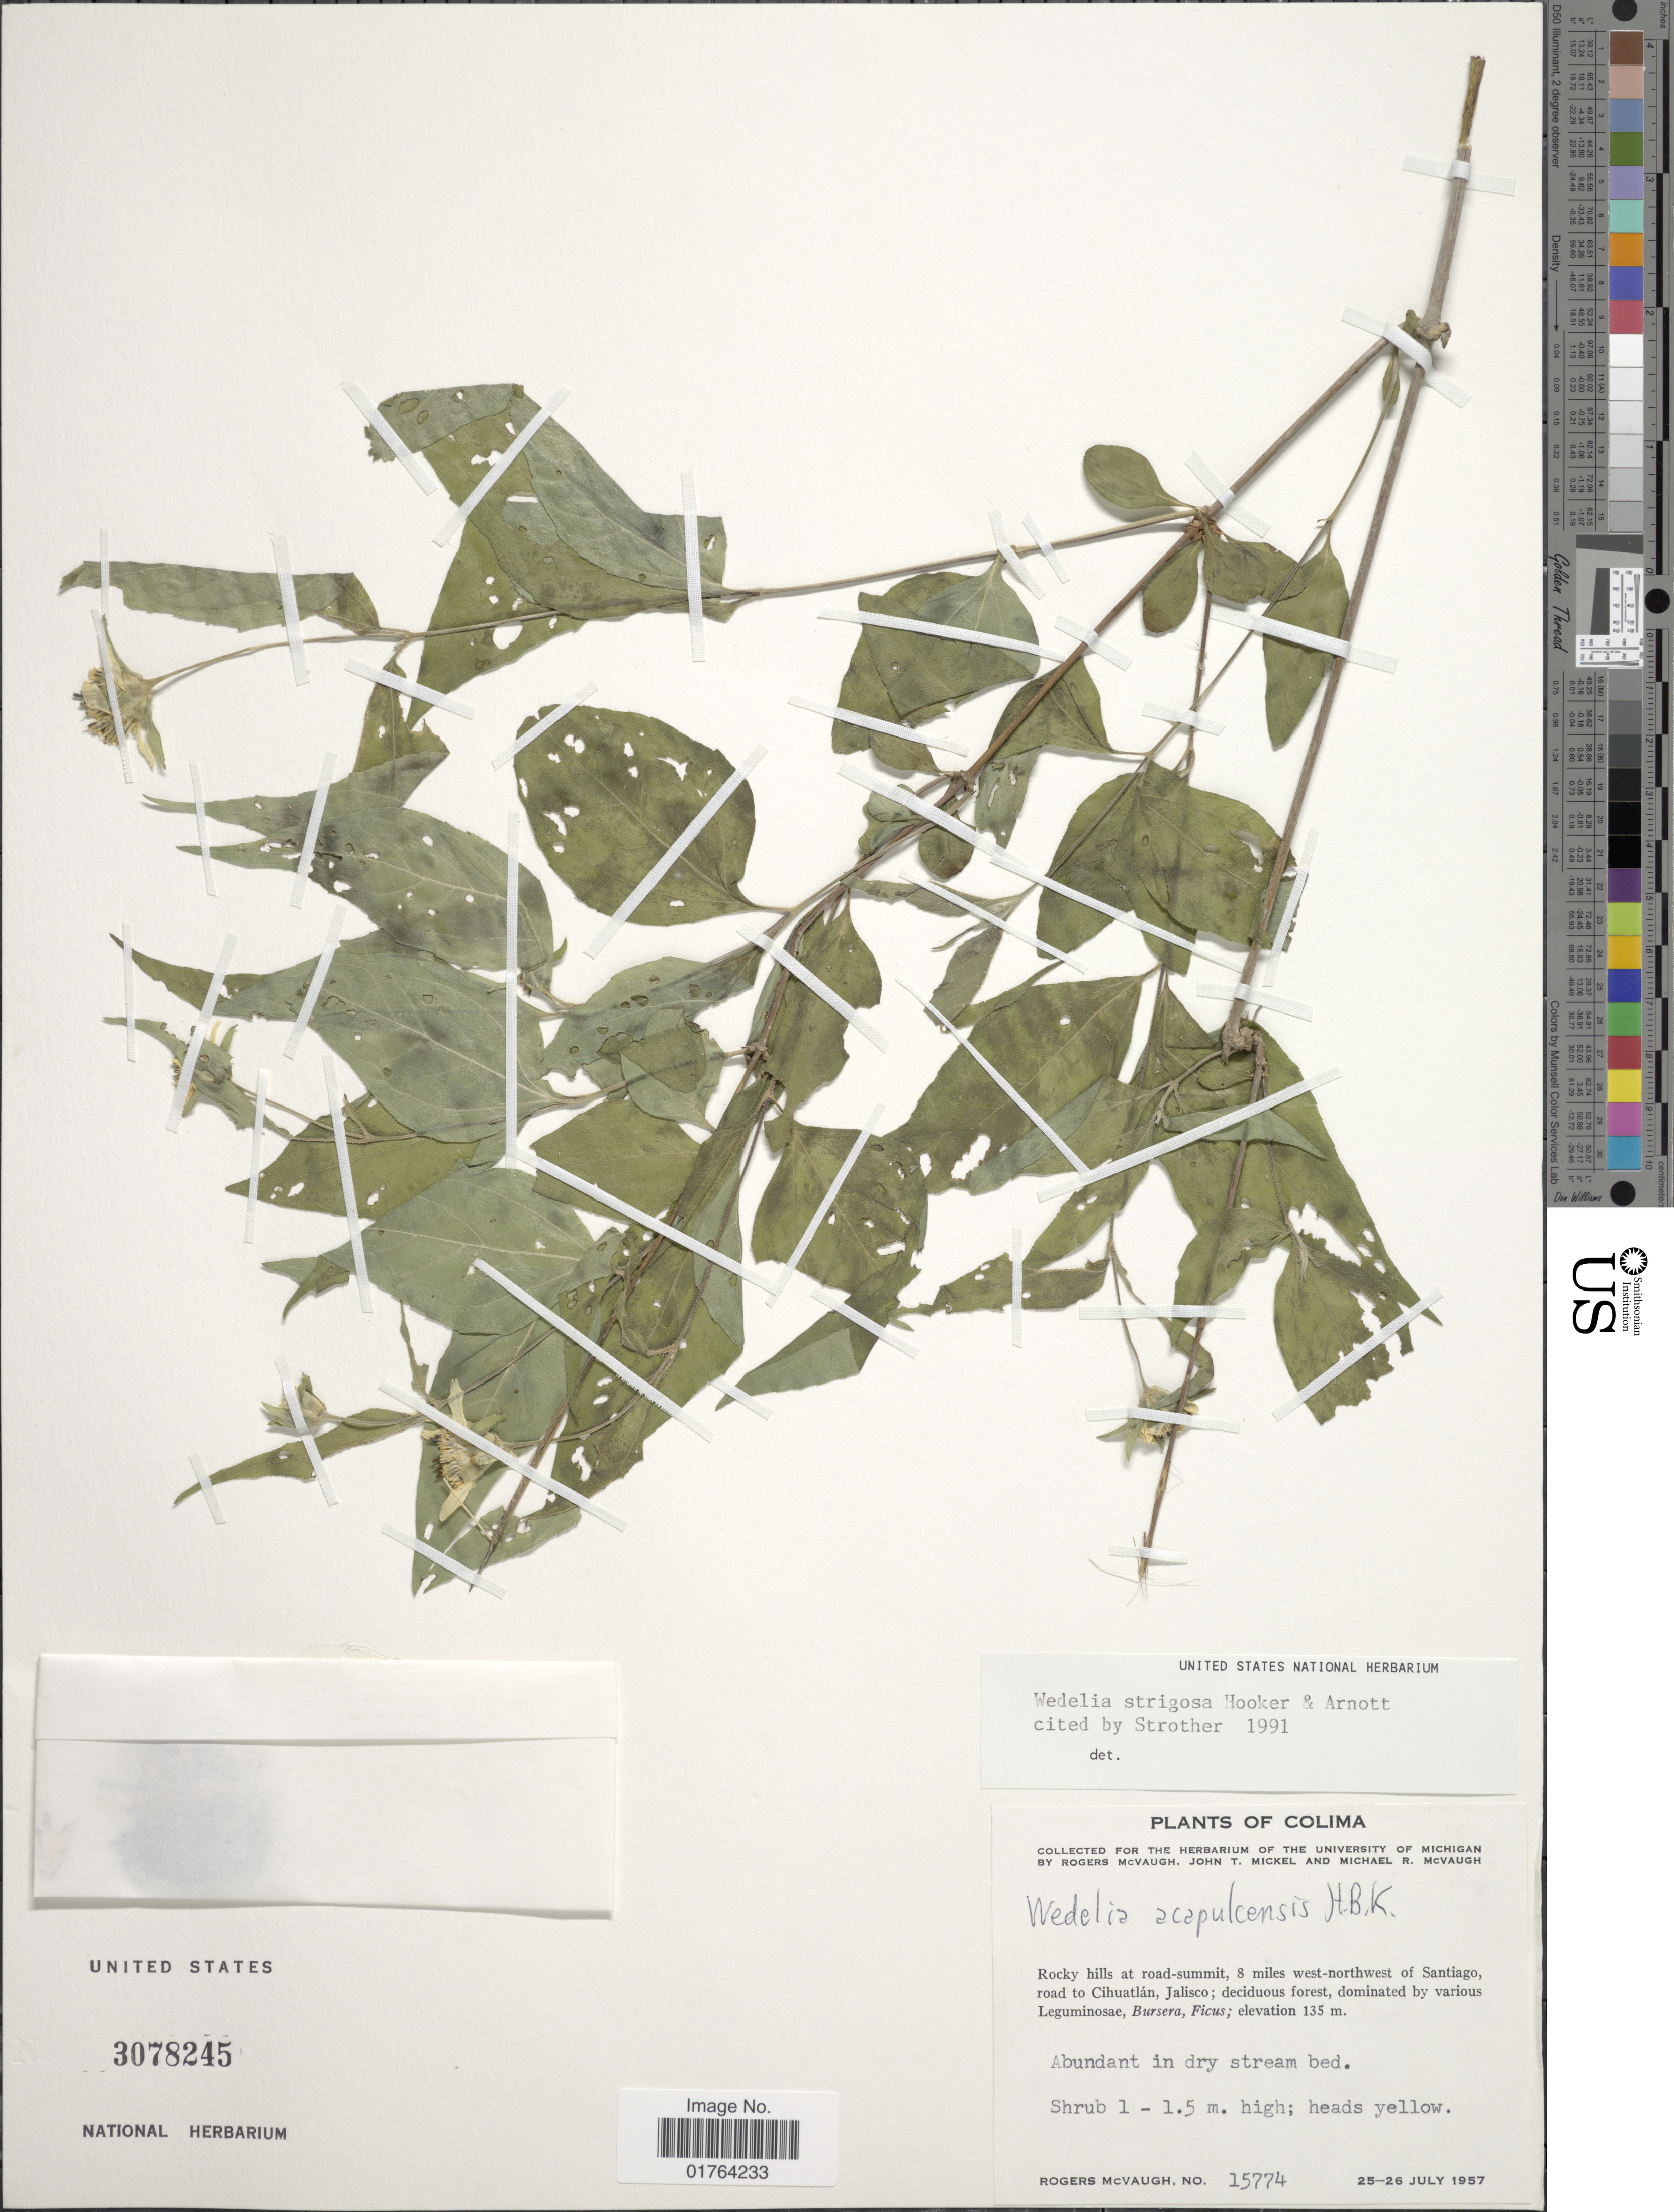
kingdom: Plantae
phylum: Tracheophyta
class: Magnoliopsida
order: Asterales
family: Asteraceae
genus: Wedelia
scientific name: Wedelia strigosa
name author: Hook. & Arn.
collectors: R. McVaugh, J. T. Mickel & M. R. McVaugh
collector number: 15774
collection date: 1957-07-25/1957-07-26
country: Mexico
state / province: Colima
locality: Rocky hills at road-summit, 8 miles west-northwest of Santiago, road to Cihuatlan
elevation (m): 135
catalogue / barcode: US 3078245